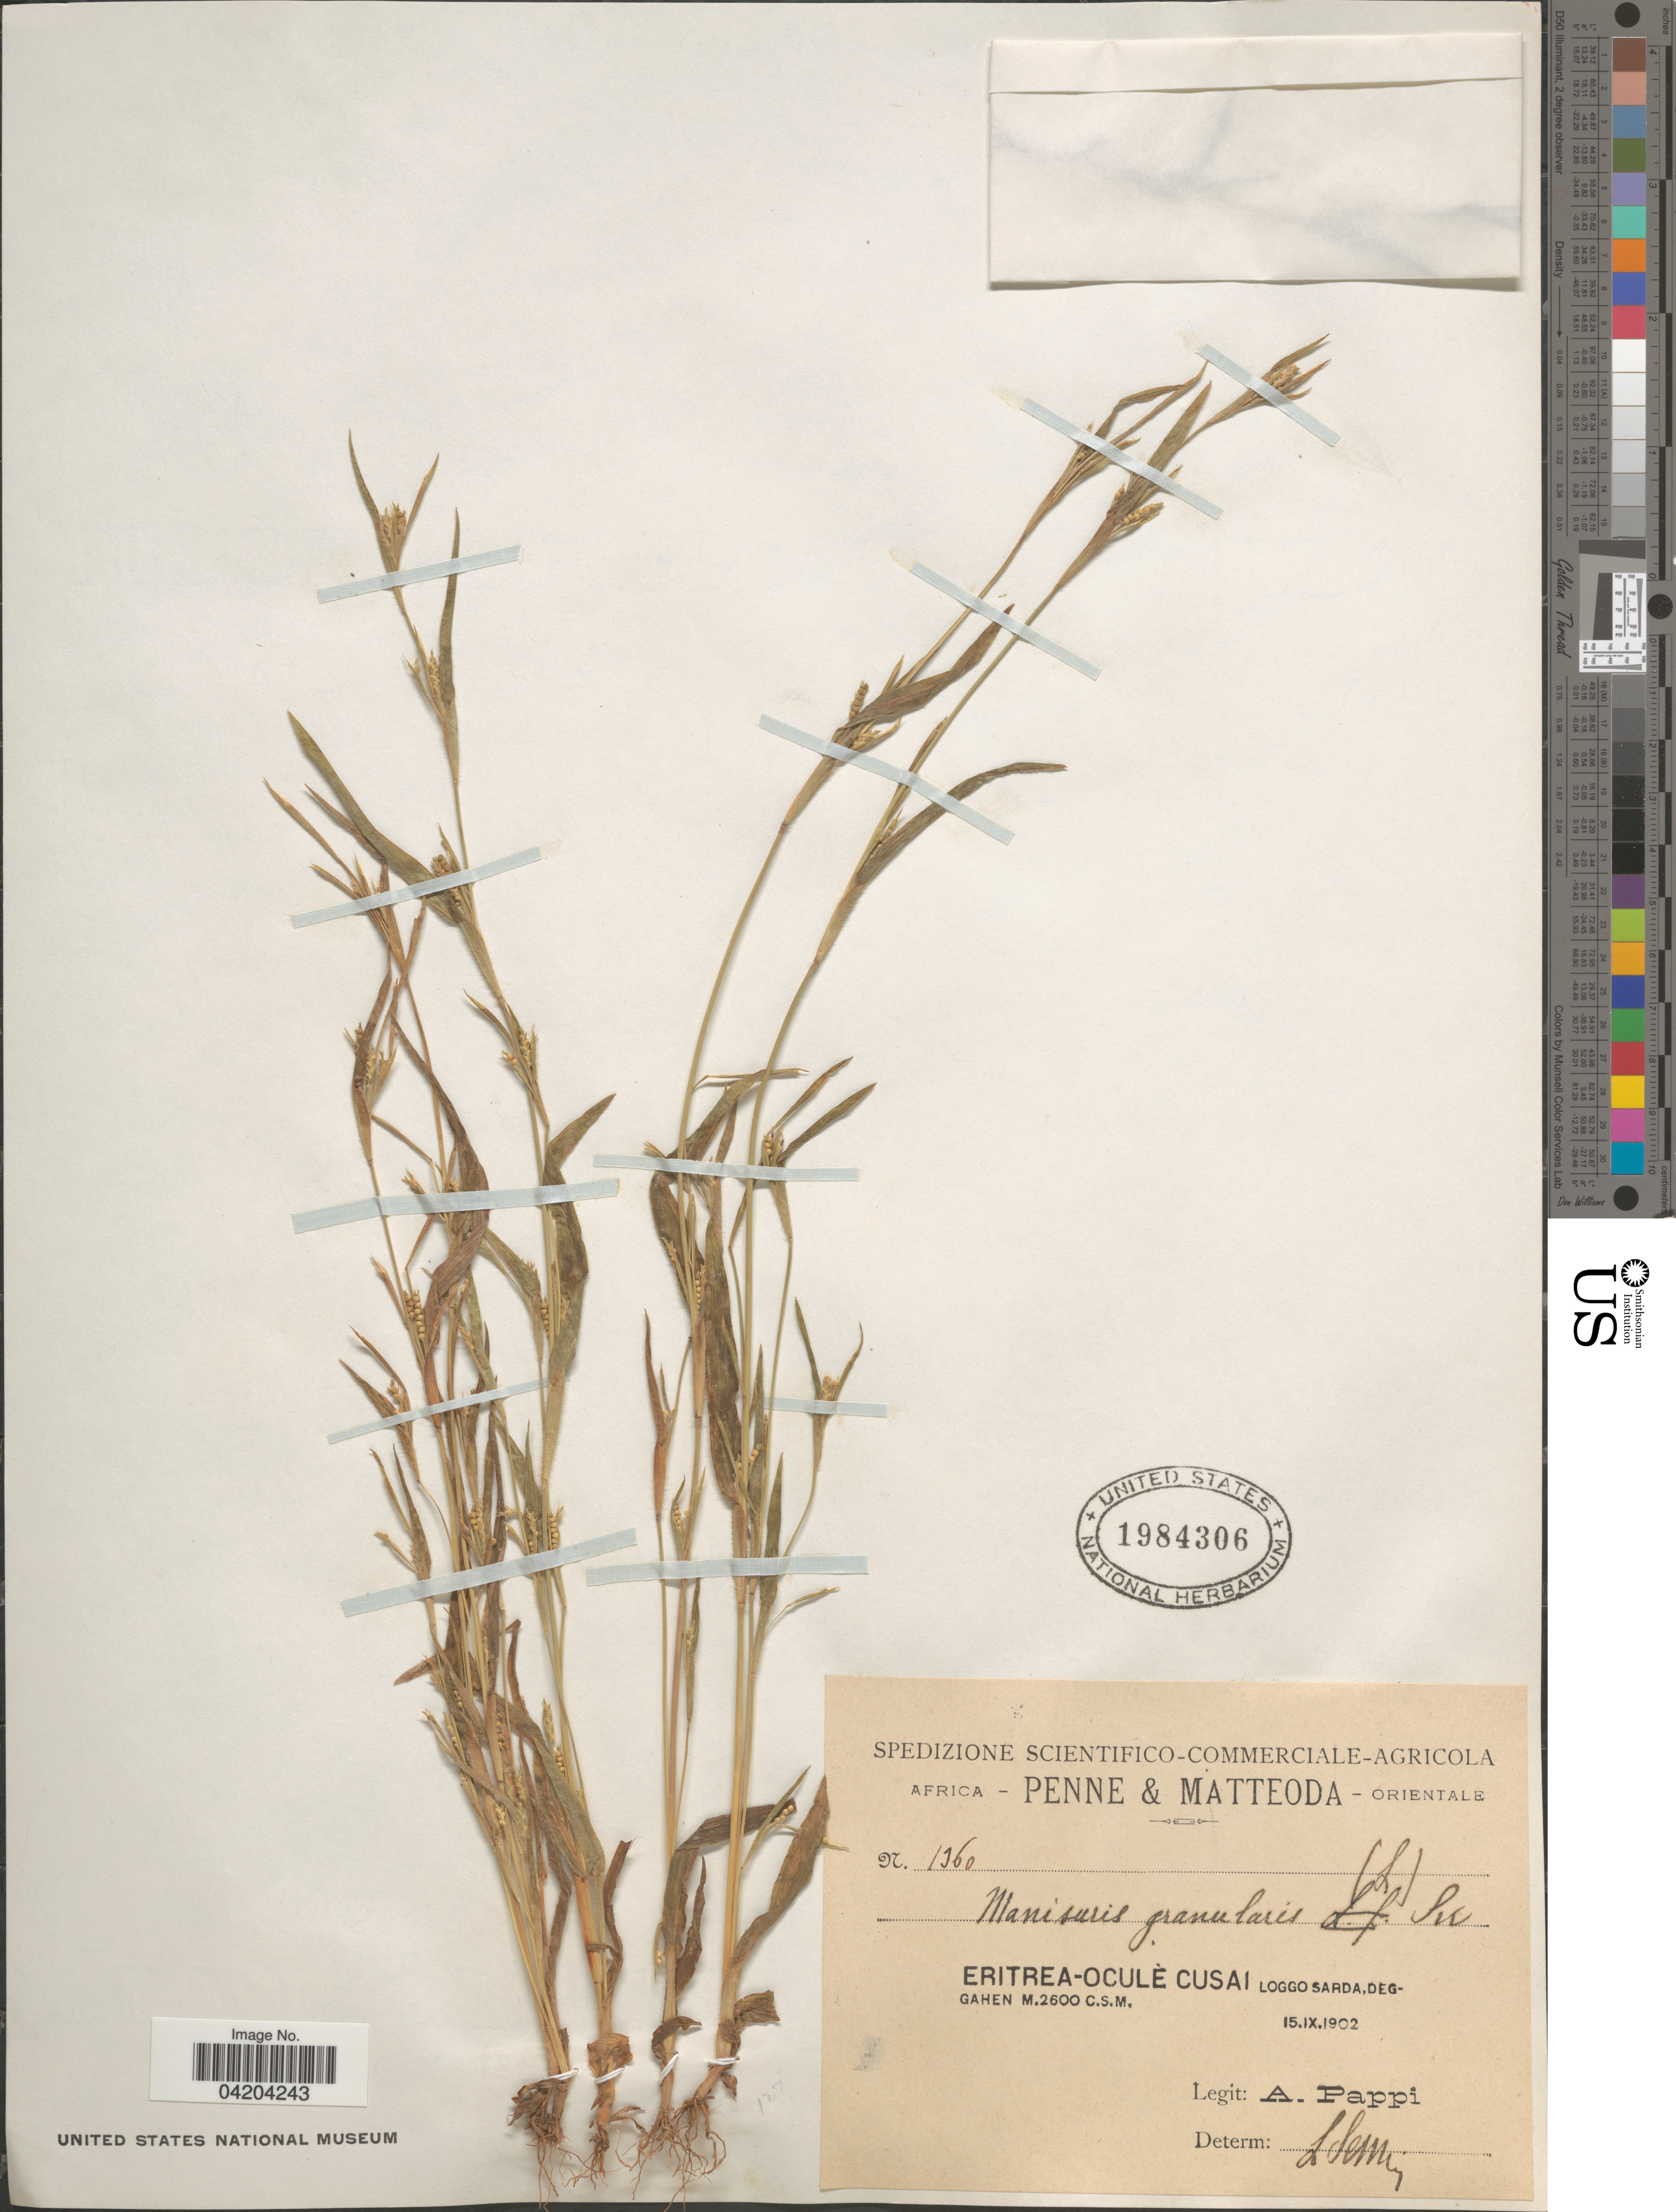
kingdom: Plantae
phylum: Tracheophyta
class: Liliopsida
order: Poales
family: Poaceae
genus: Mnesithea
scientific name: Mnesithea granularis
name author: (L.) de Koning & Sosef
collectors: A. Pappi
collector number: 1360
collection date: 1902-09-15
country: Eritrea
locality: Africa Orientale. Oculè Cusai Loggo Sarda, Deggahen.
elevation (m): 2600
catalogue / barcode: US 1984306